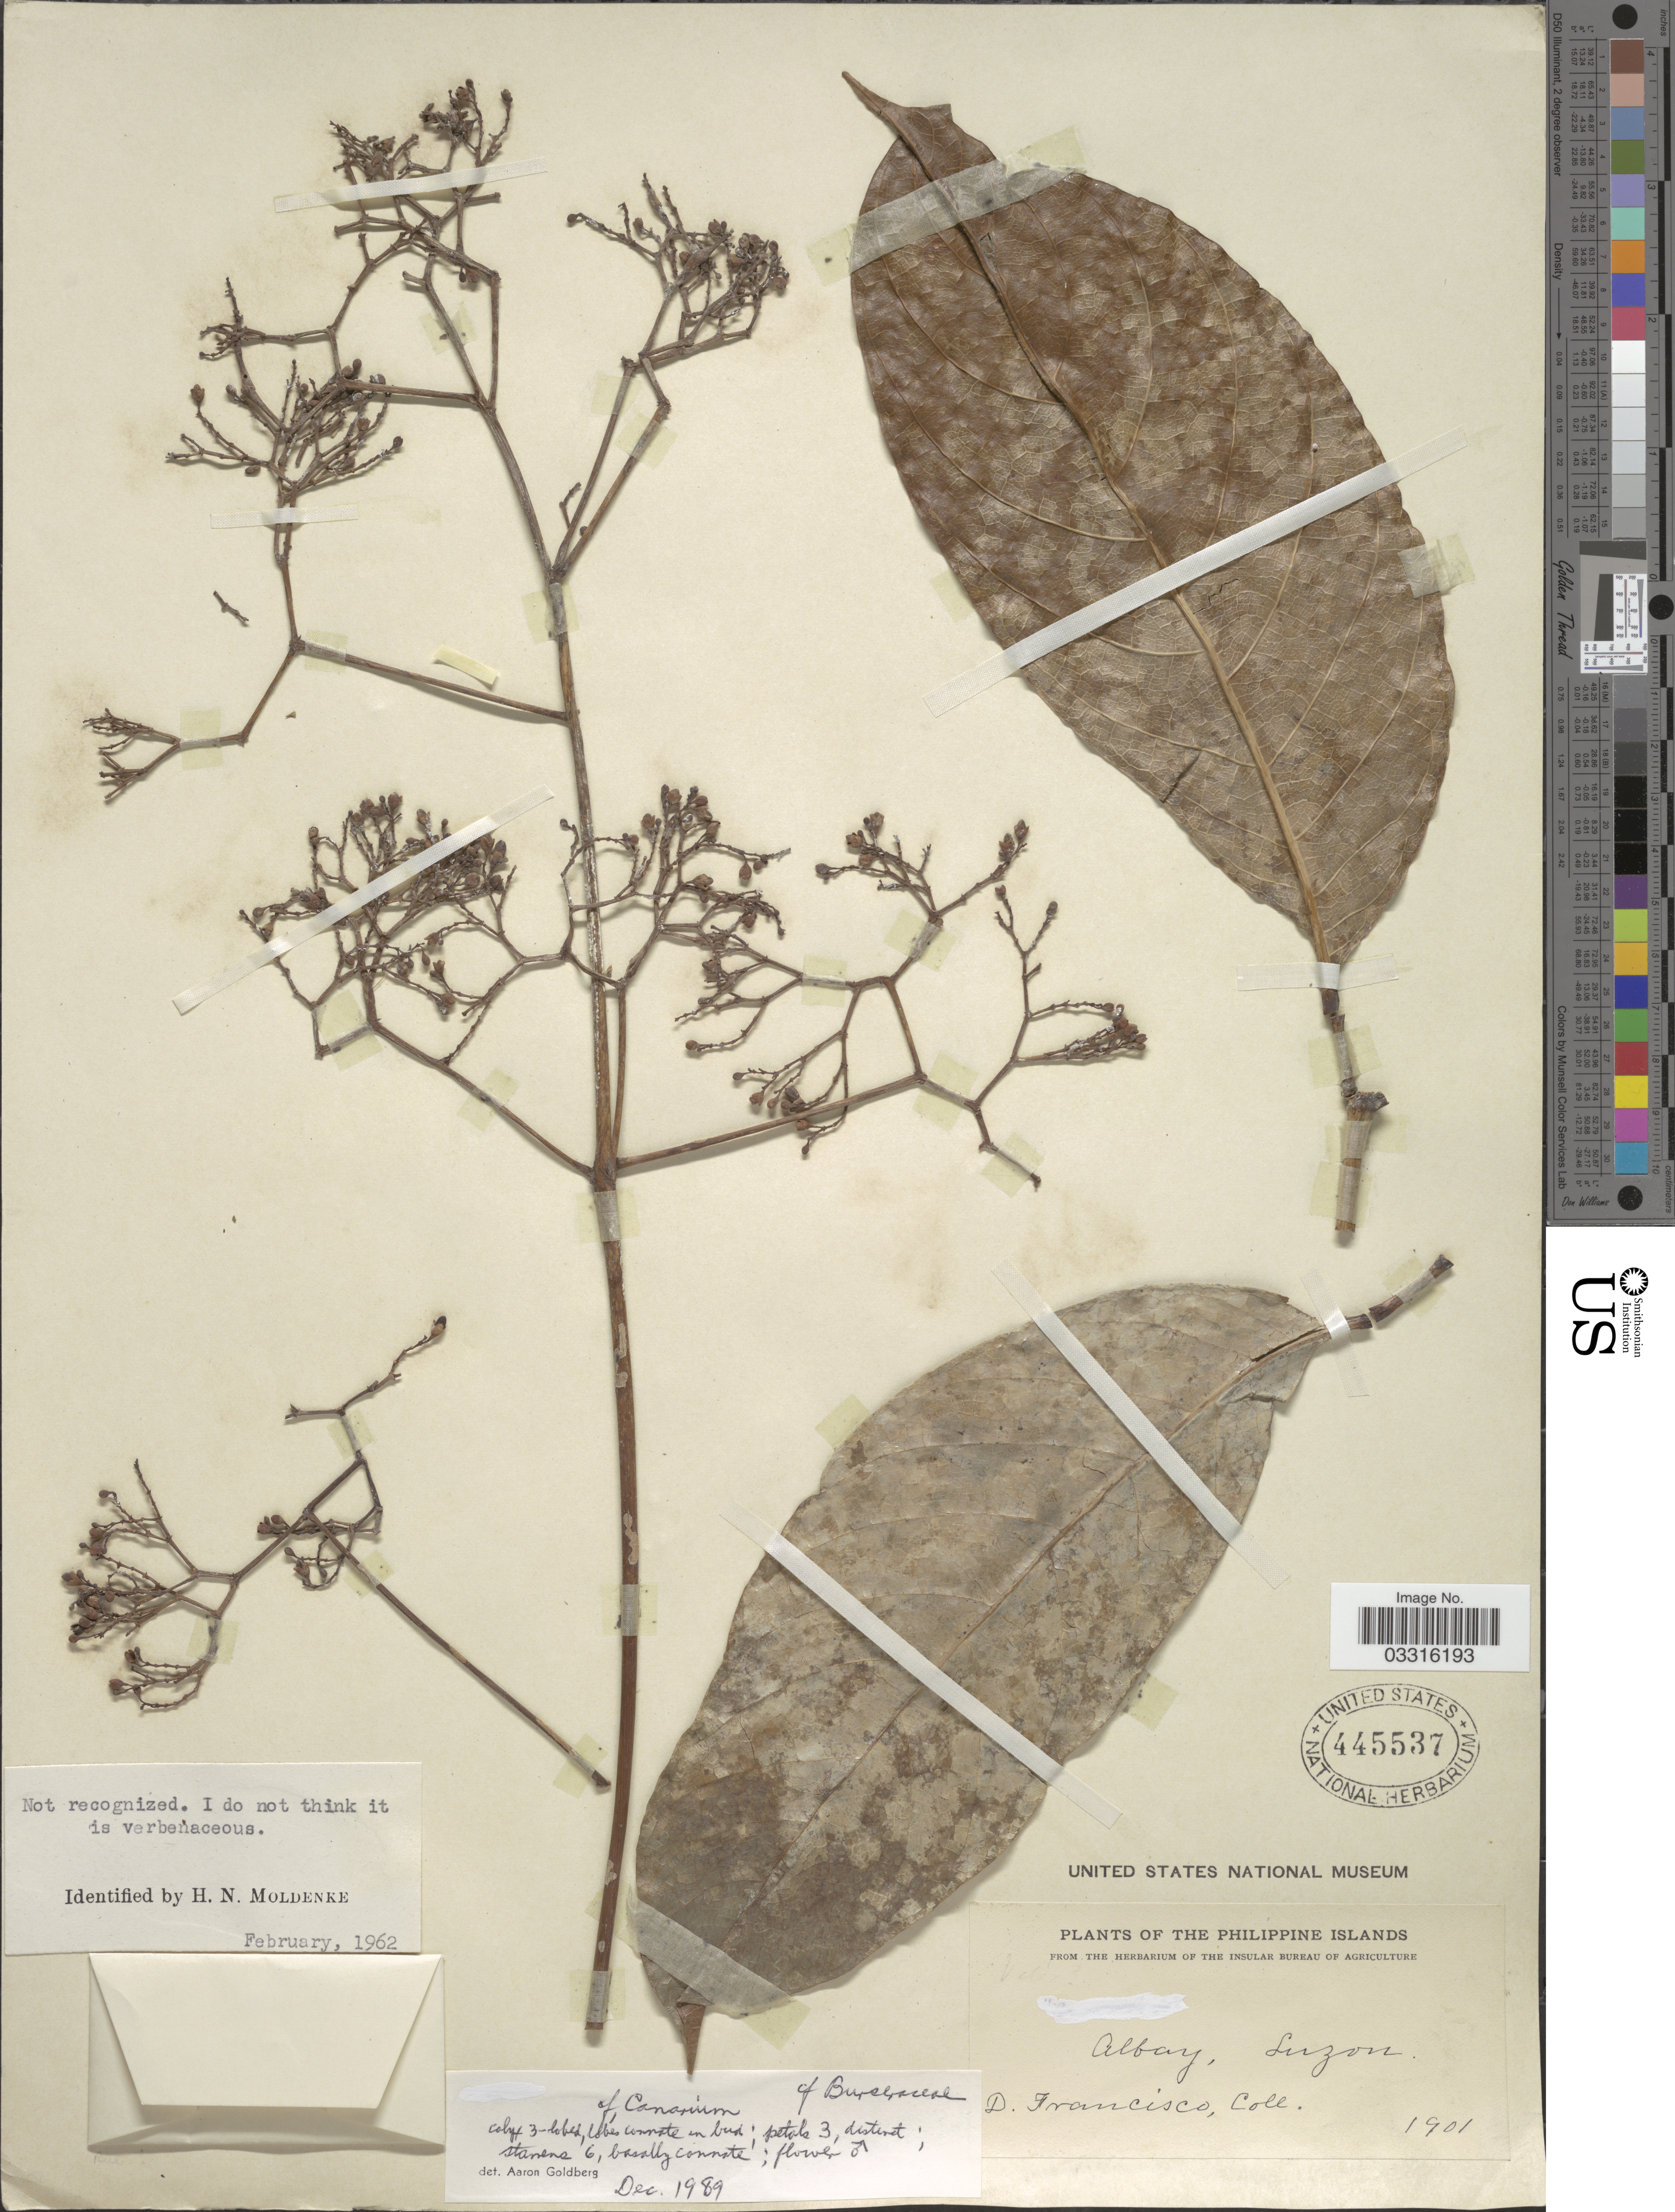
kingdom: Plantae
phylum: Tracheophyta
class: Magnoliopsida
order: Sapindales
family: Burseraceae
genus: Canarium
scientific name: Canarium sp.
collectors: D. Francisco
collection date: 1901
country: Philippines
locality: Albay, Luzon.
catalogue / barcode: US 445537